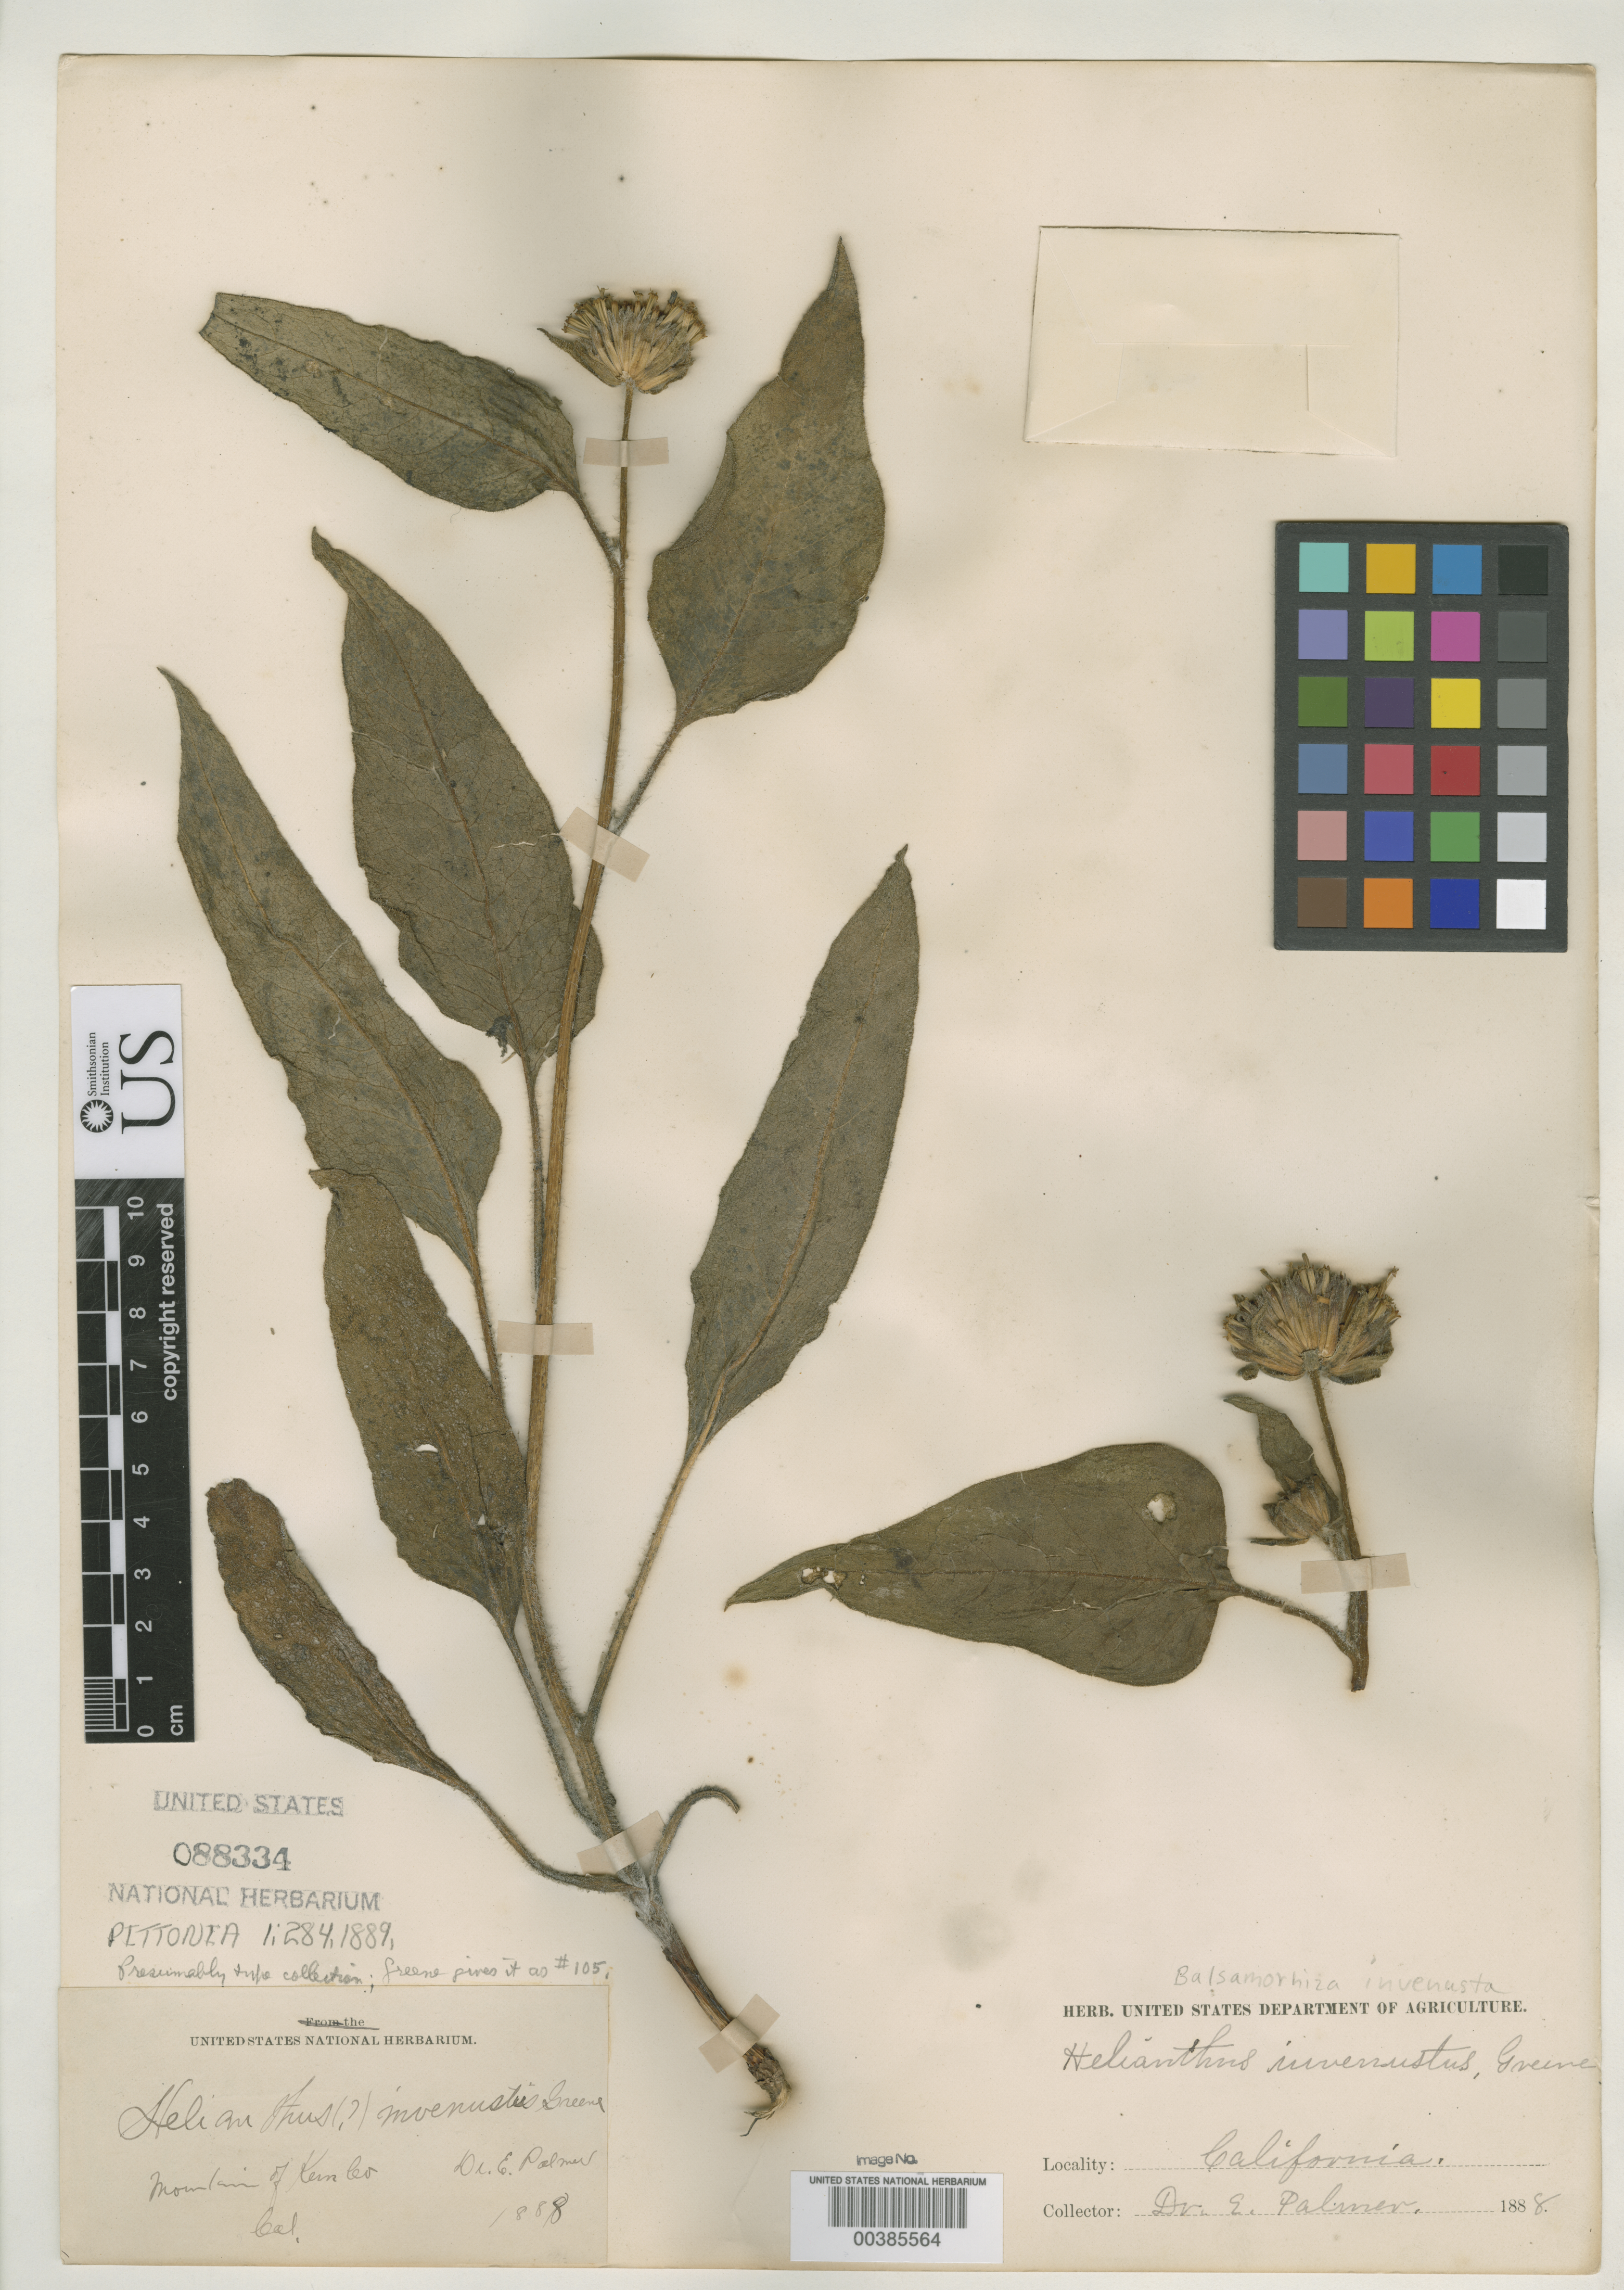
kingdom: Plantae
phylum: Tracheophyta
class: Magnoliopsida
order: Asterales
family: Asteraceae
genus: Helianthus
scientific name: Helianthus invenustus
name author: Greene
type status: Isotype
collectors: E. Palmer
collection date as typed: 1888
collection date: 1888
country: United States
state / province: California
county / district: Kern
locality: Mountains of Kern County.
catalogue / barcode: US 88334